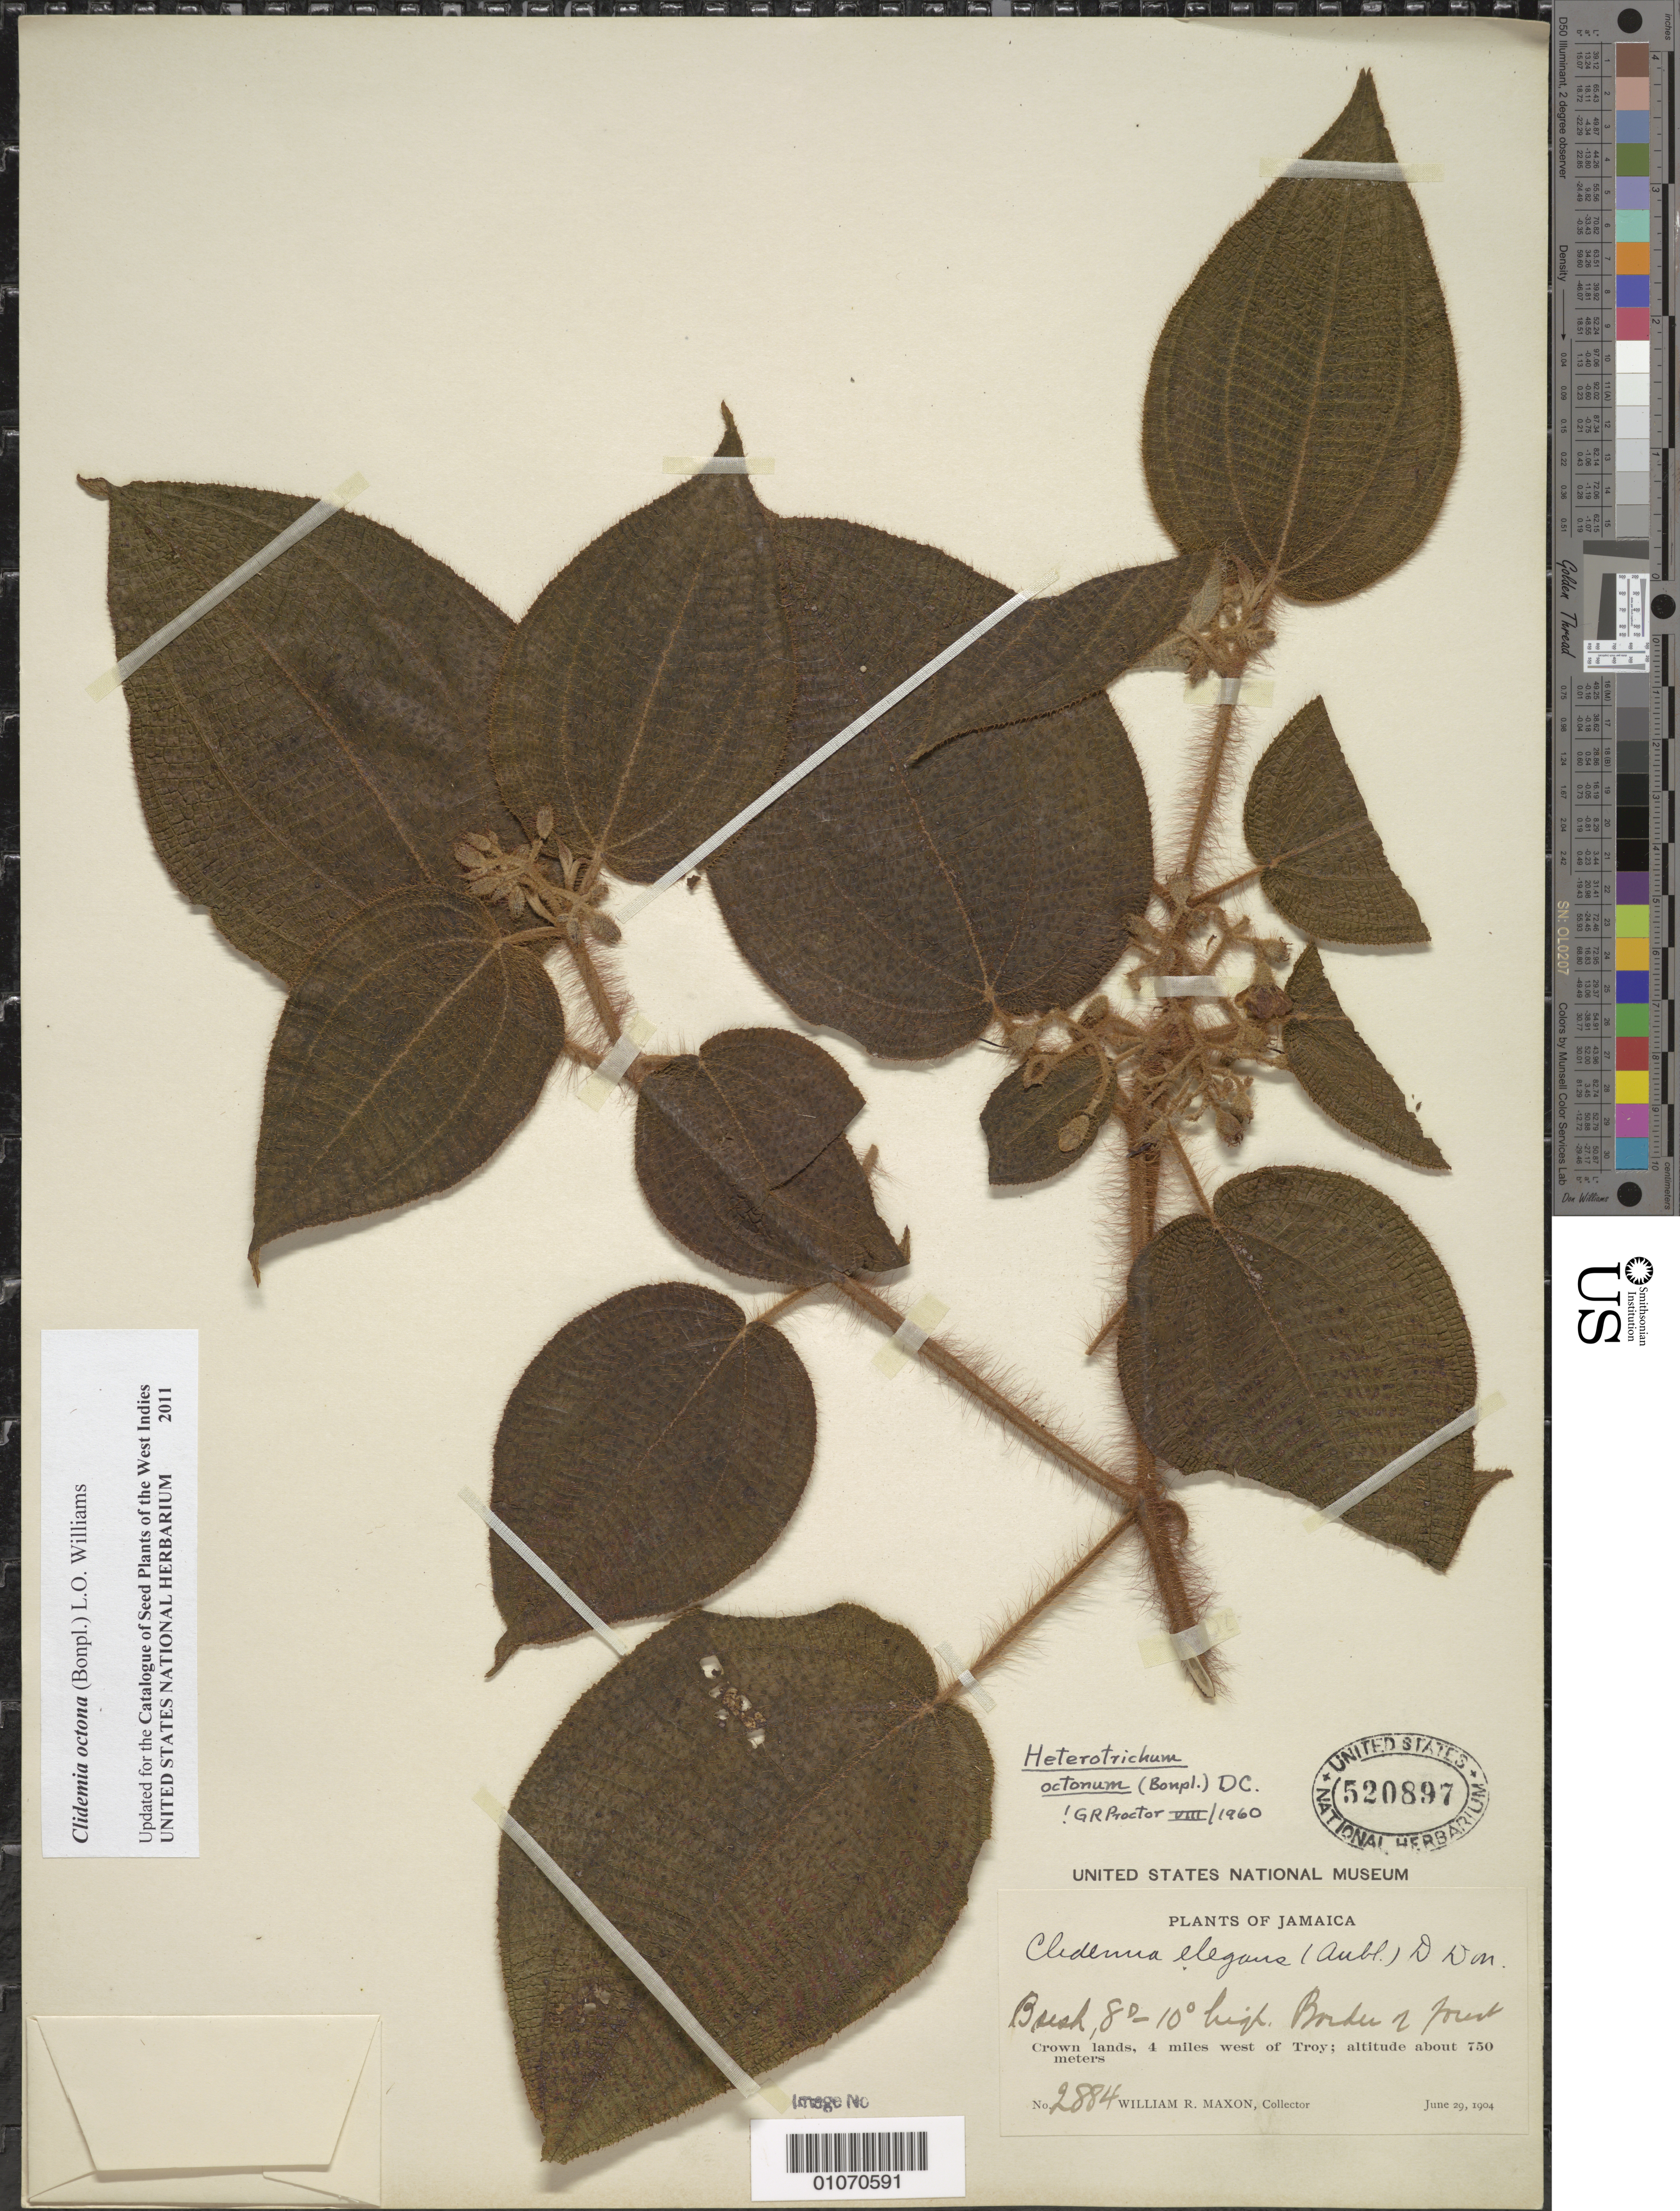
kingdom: Plantae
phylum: Tracheophyta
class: Magnoliopsida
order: Myrtales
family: Melastomataceae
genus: Clidemia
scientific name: Clidemia octona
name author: (Bonpl.) L.O. Williams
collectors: W. R. Maxon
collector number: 2884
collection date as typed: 29 Jun 1904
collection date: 1904-06-29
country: Jamaica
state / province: Trelawny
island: Jamaica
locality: Crown Lands, 4 miles W of Troy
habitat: Border of forest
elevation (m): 750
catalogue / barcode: US 520897